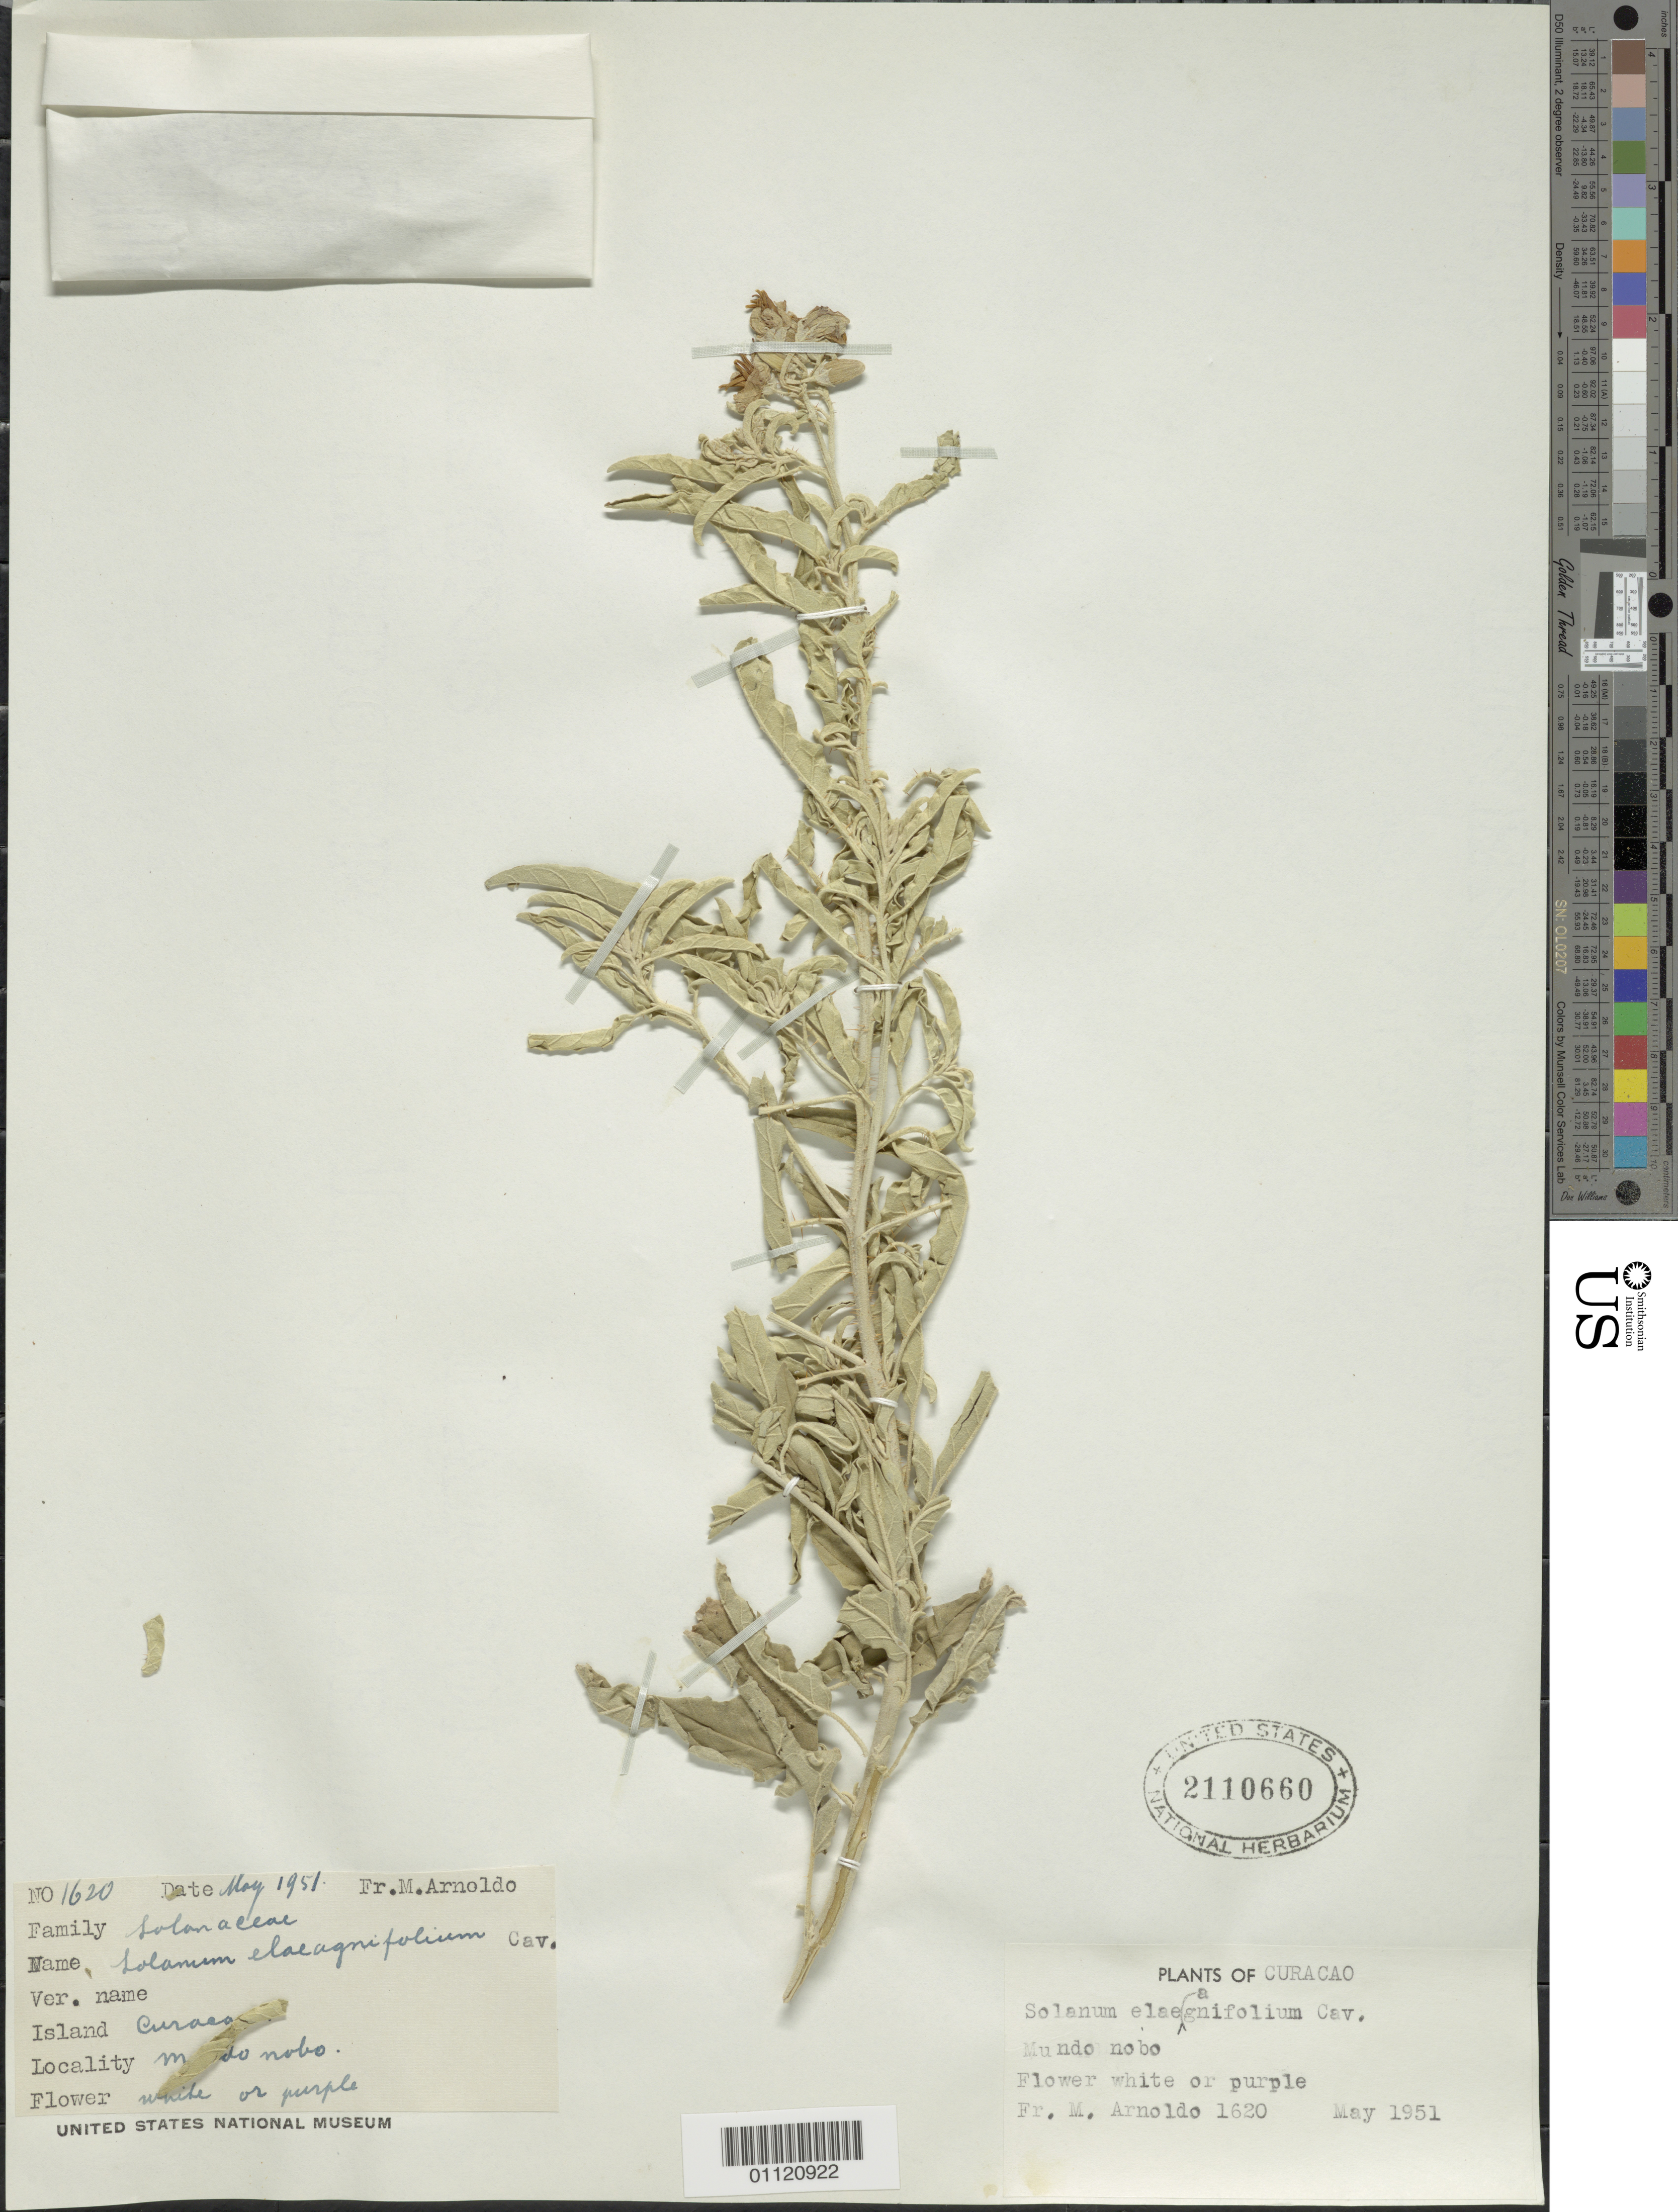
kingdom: Plantae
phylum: Tracheophyta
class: Magnoliopsida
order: Solanales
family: Solanaceae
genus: Solanum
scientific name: Solanum elaeagnifolium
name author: Cav.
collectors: N. Arnoldo-Broeders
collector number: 1620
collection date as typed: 01 May 1951 to 31 May 1951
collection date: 1951-05-01/1951-05-31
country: Curaçao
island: Curaçao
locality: Mundo nobo.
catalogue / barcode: US 2110660